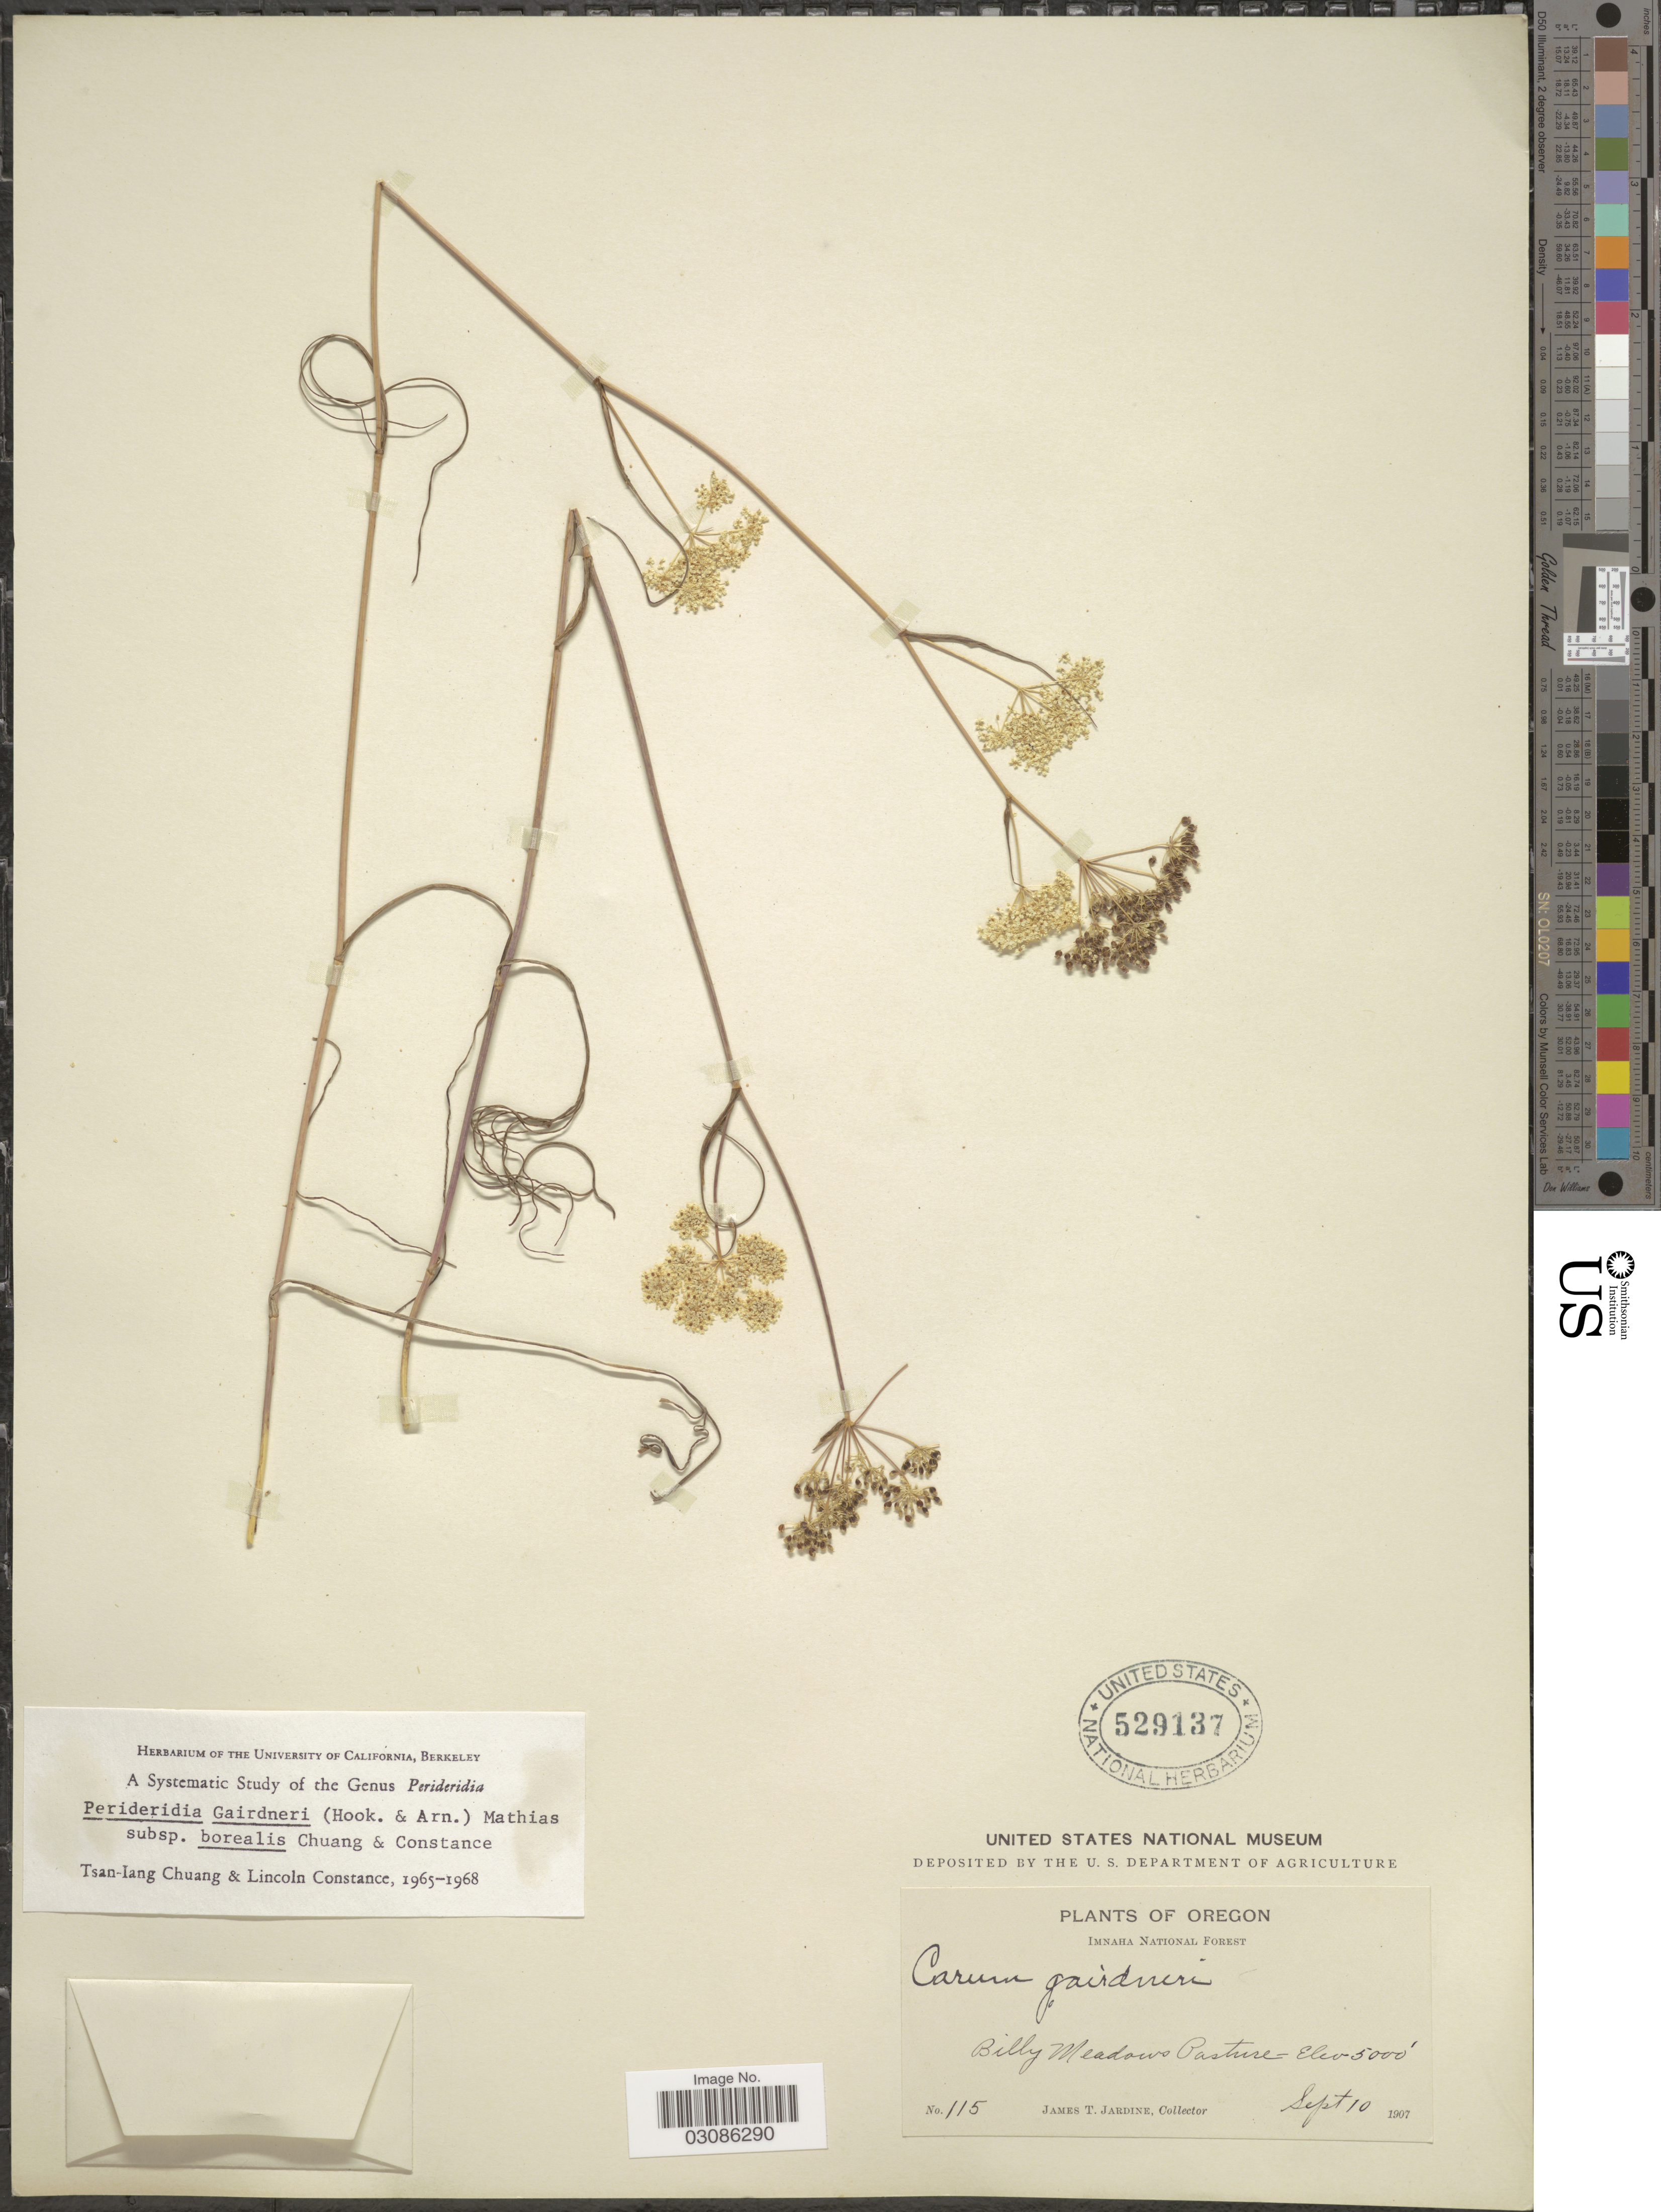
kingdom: Plantae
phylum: Tracheophyta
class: Magnoliopsida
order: Apiales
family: Apiaceae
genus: Perideridia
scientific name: Perideridia gairdneri subsp. borealis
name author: T.I. Chuang & Constance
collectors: J. T. Jardine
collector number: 115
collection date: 1907-09-10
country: United States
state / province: Oregon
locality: Imnaha National Forest, Billy Meadows Pasture.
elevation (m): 1524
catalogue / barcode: US 529137